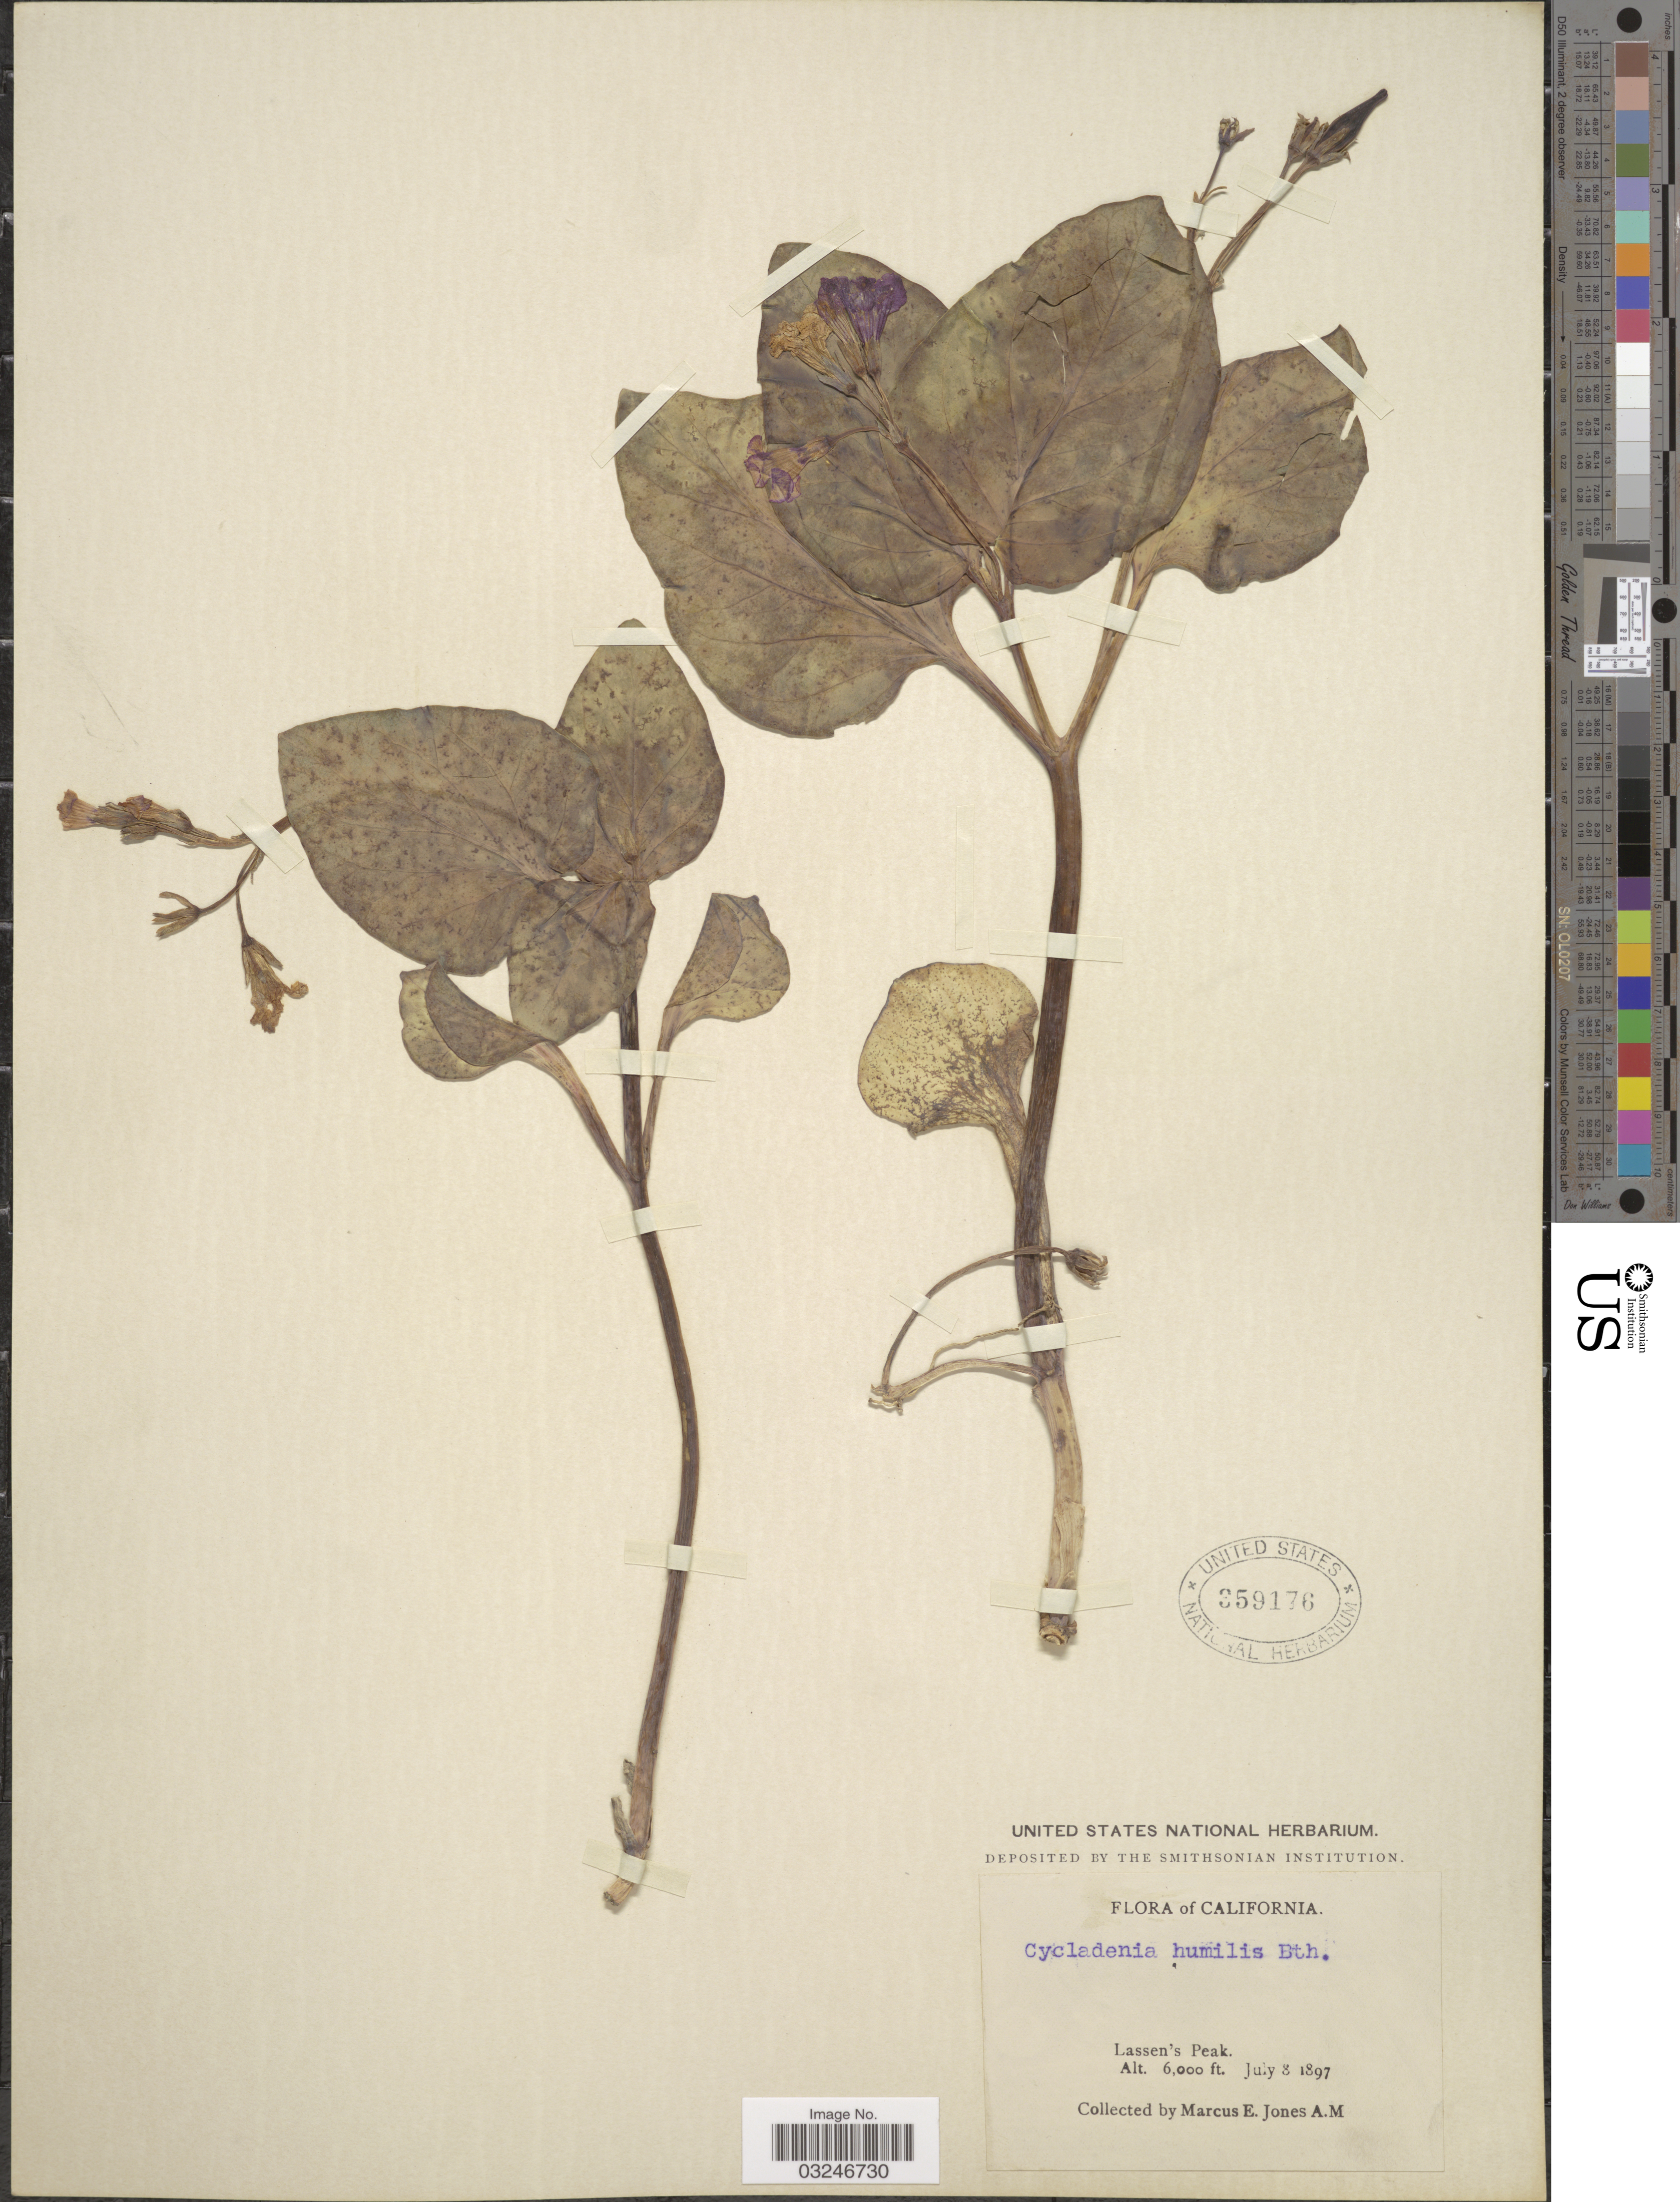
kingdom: Plantae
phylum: Tracheophyta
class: Magnoliopsida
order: Gentianales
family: Apocynaceae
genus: Cycladenia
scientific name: Cycladenia humilis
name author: Benth.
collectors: M. E. Jones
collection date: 1897-07-08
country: United States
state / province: California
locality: Lassen's Peak.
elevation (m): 1829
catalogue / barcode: US 359176